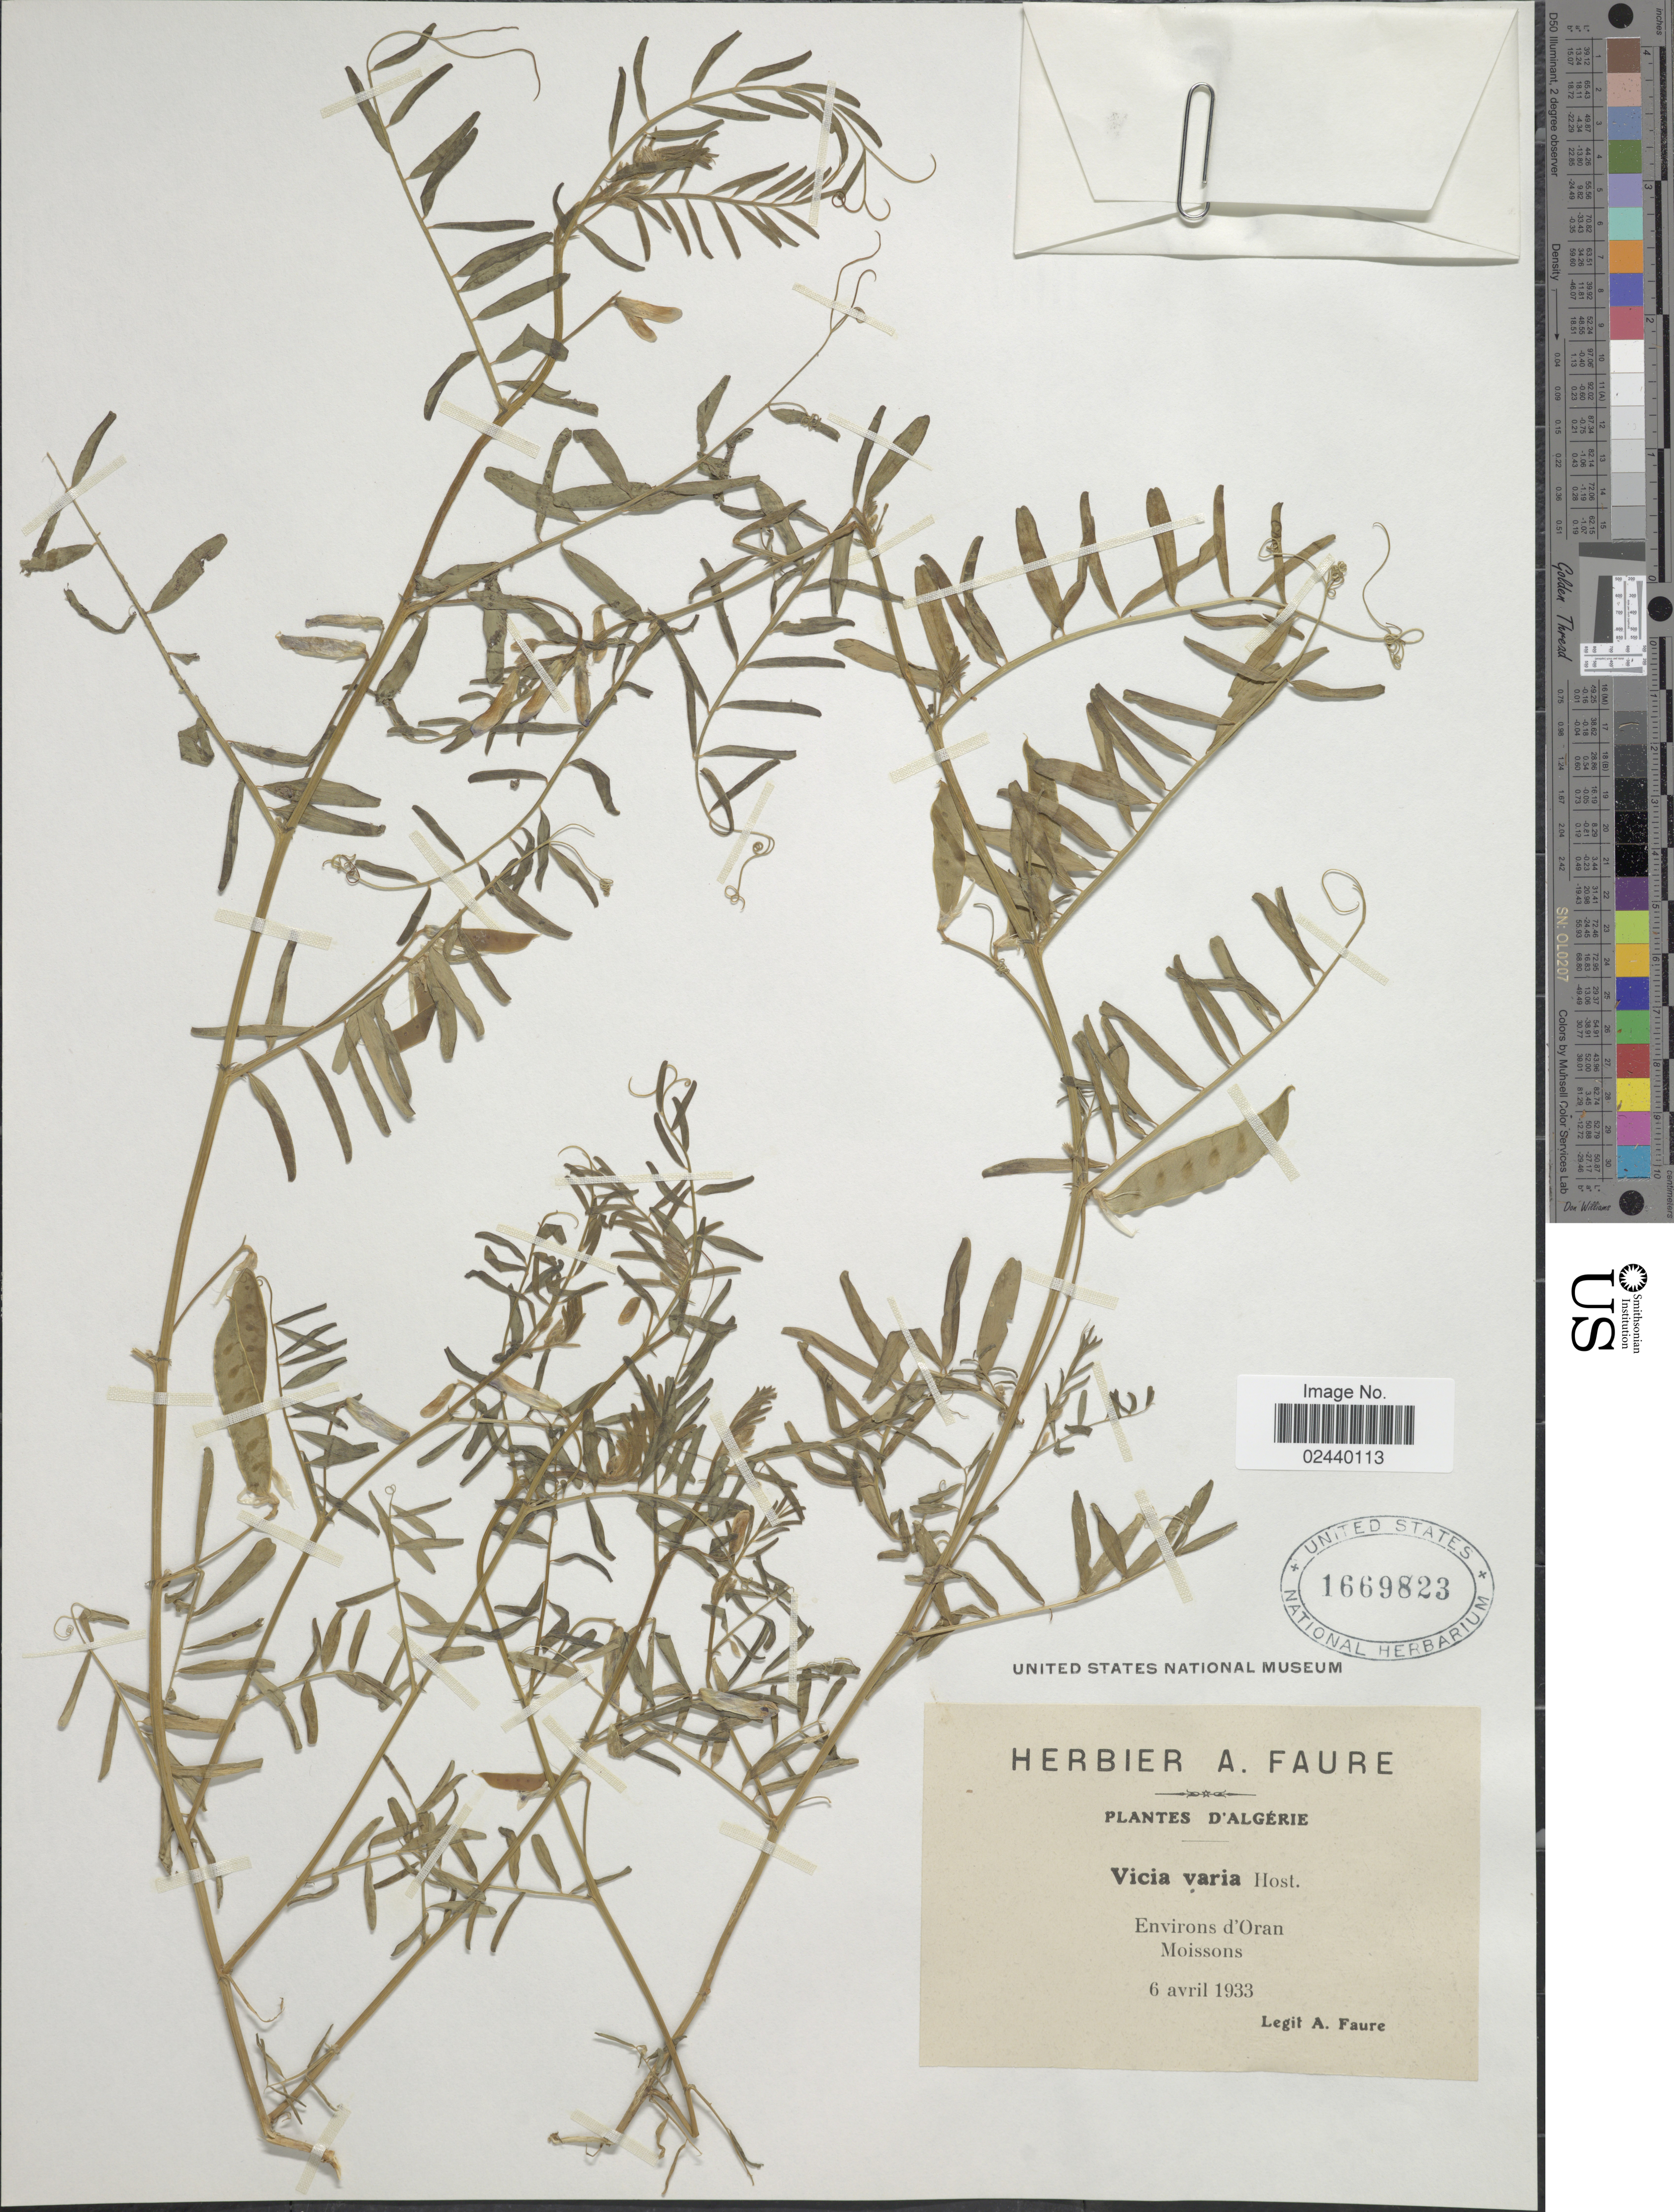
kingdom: Plantae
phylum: Tracheophyta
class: Magnoliopsida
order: Fabales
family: Fabaceae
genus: Vicia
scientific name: Vicia varia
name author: Host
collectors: A. Faure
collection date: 1933-04-06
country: Algeria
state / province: Oran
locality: D'Algérie, Environs d'Oran, Moissons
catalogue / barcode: US 1669823